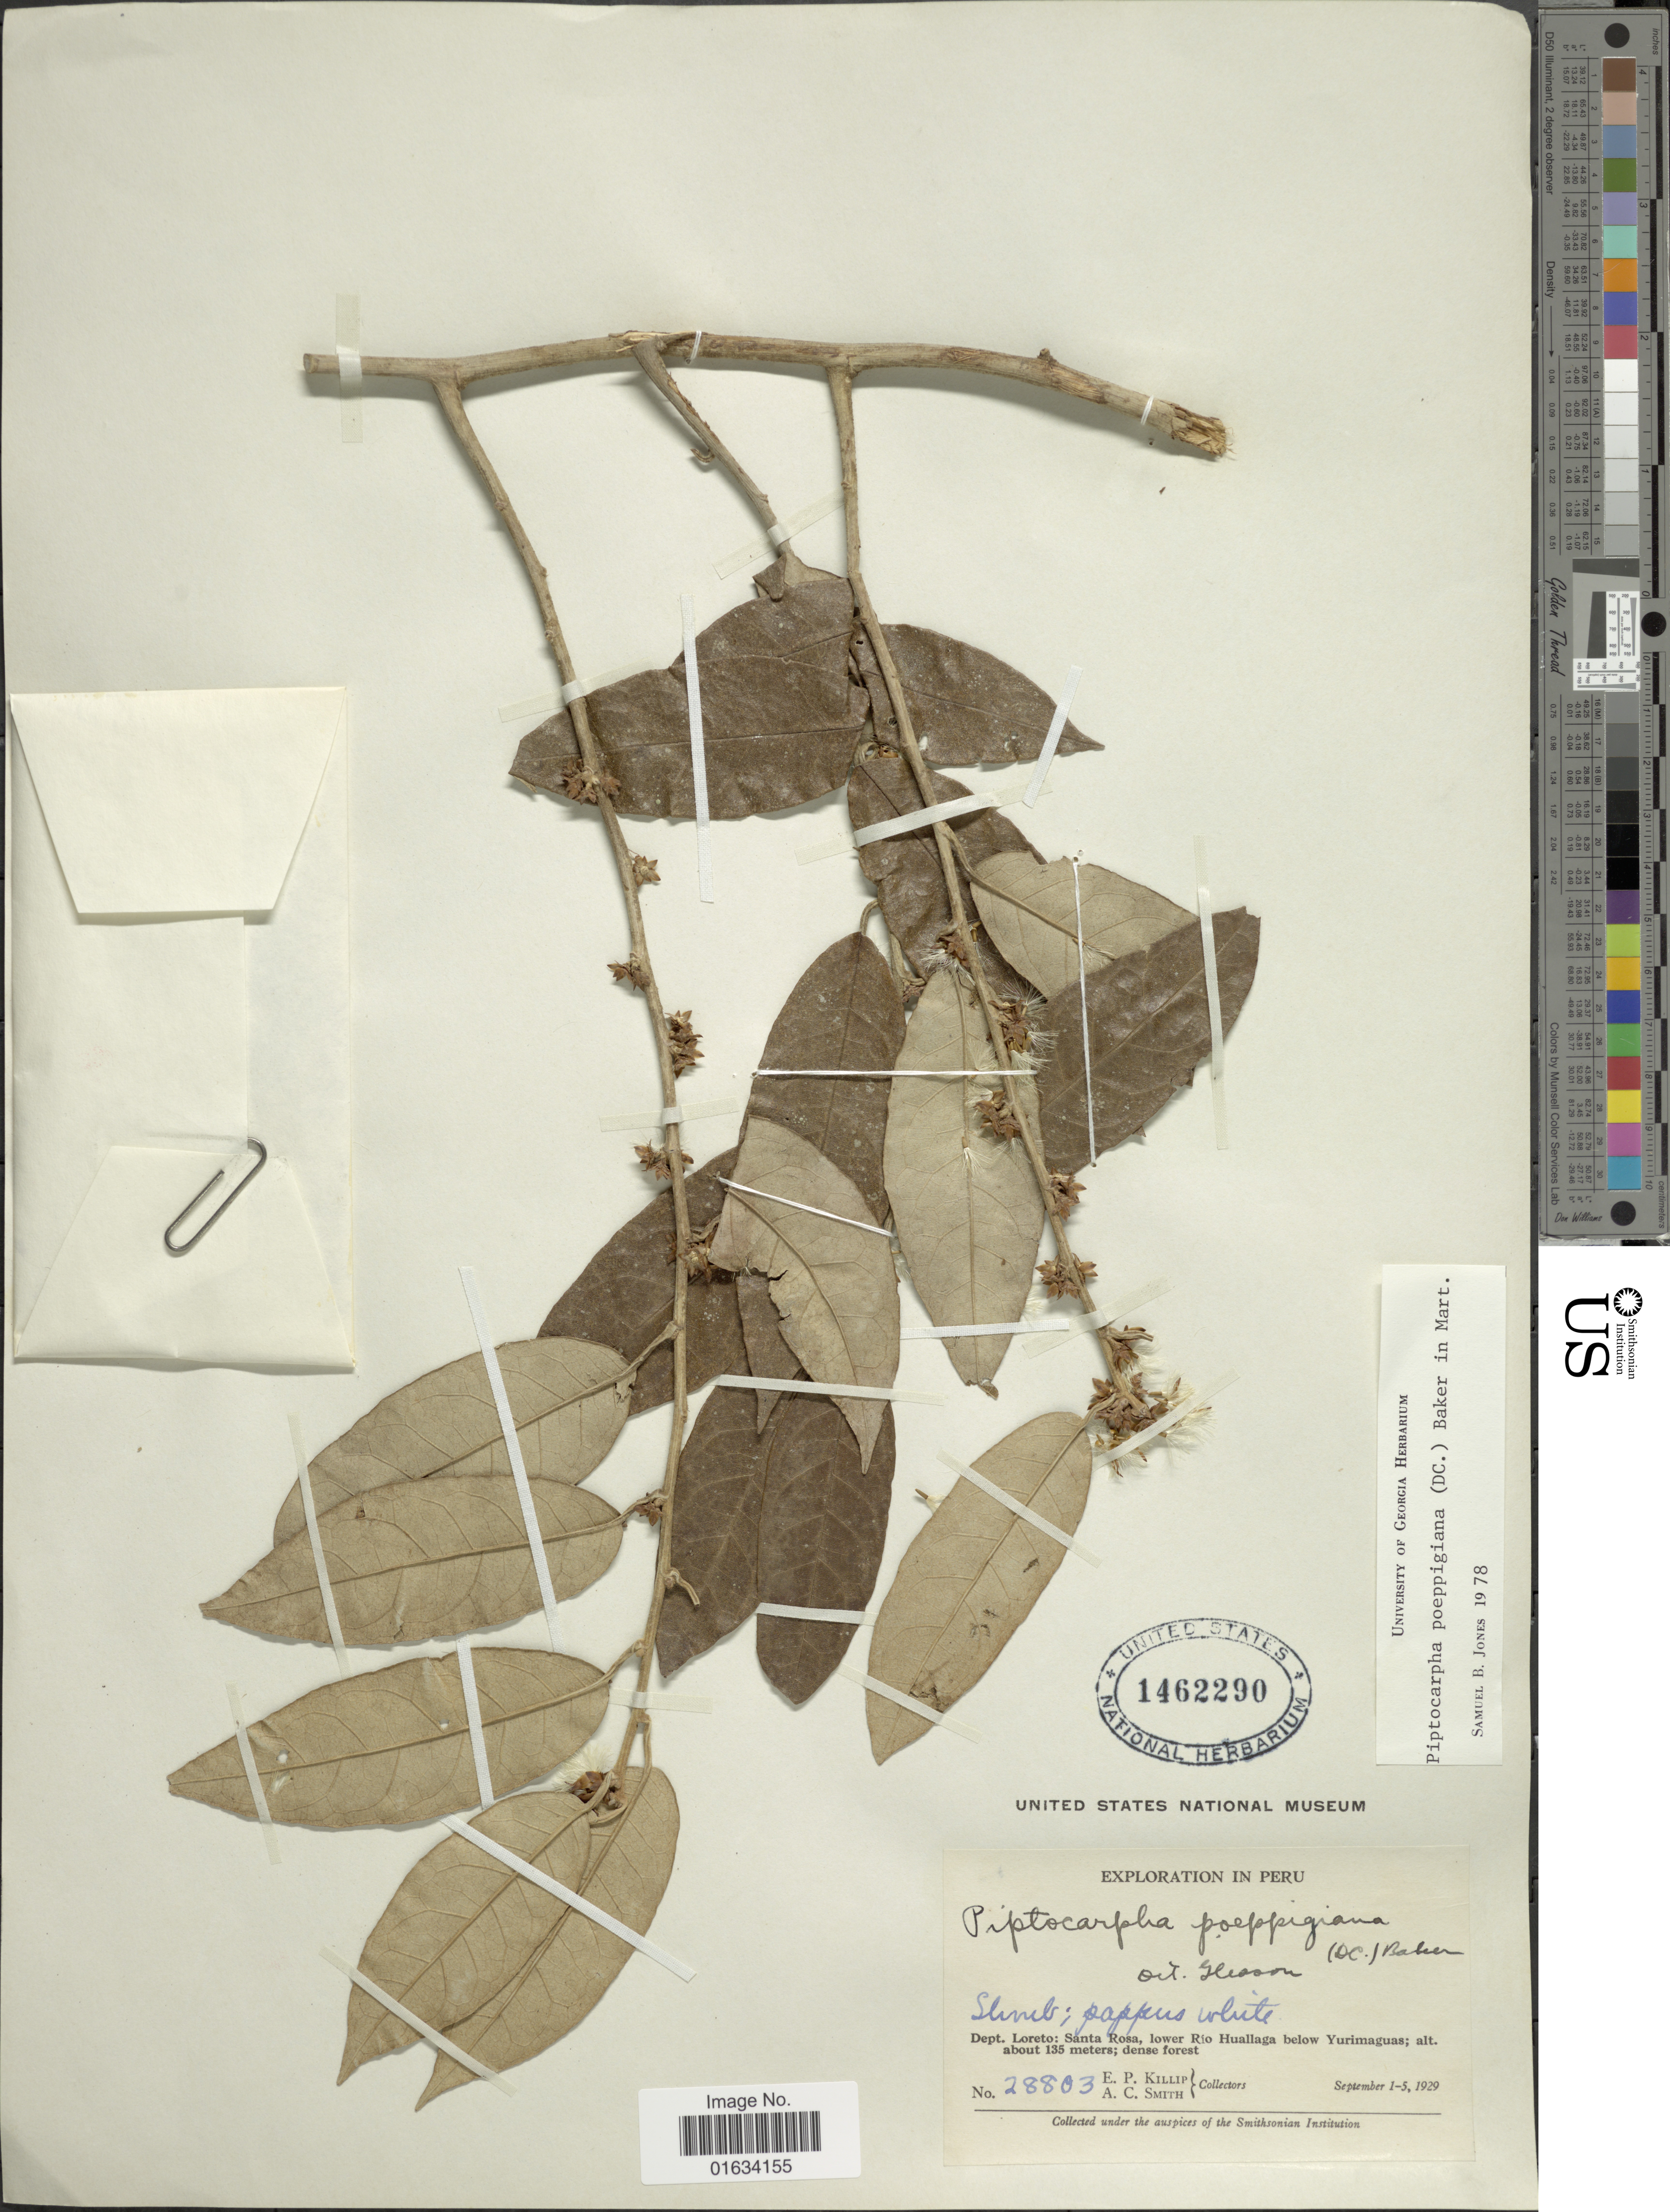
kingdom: Plantae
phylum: Tracheophyta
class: Magnoliopsida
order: Asterales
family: Asteraceae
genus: Piptocarpha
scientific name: Piptocarpha poeppigiana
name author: (DC.) Baker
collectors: E. P. Killip & A. C. Smith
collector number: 28803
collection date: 1929-09-01/1929-09-05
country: Peru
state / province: Loreto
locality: Peru. Dept. Loreto: Santa Rosa, lower Rio Huallaga below Yurimaguas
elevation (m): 135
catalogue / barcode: US 1462290